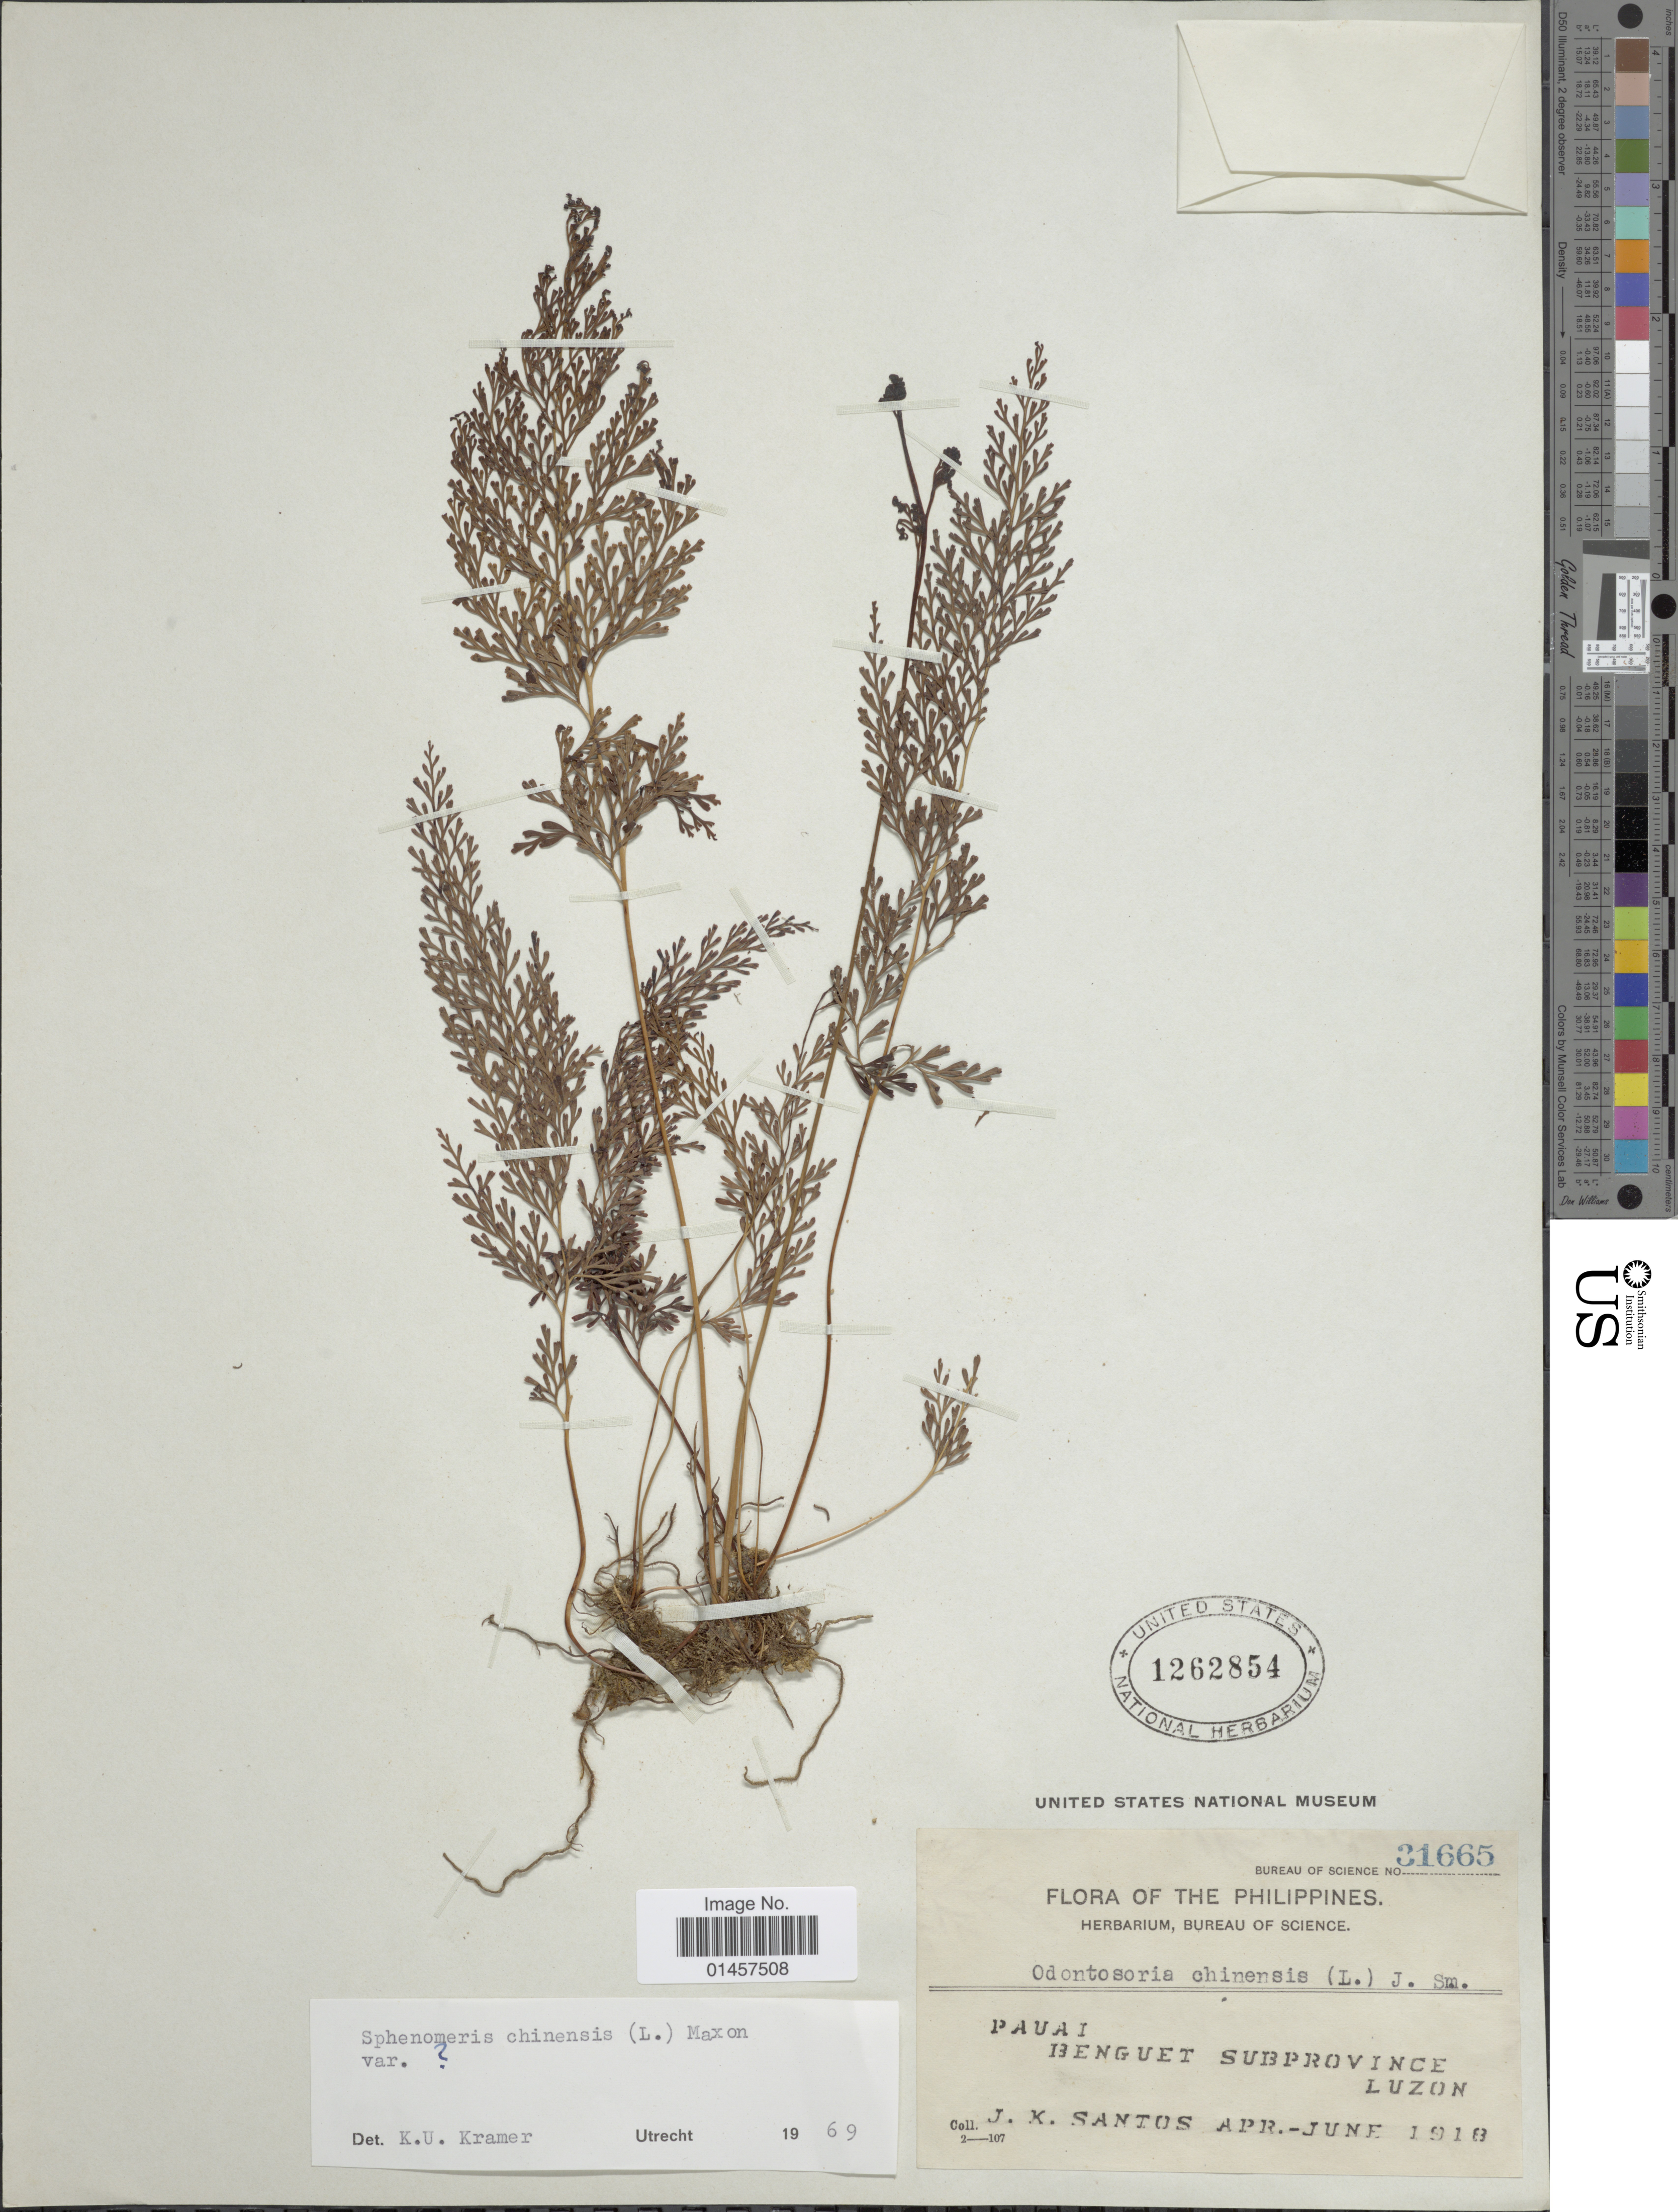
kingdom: Plantae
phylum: Tracheophyta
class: Polypodiopsida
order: Polypodiales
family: Lindsaeaceae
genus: Sphenomeris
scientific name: Sphenomeris chinensis var. chinensis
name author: (L.) Maxon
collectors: J. K. Santos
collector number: Bureau of Science 31665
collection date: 1918-04/1918-06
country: Philippines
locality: Pauai, Benguet Subprovince Luzon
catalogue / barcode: US 1262854